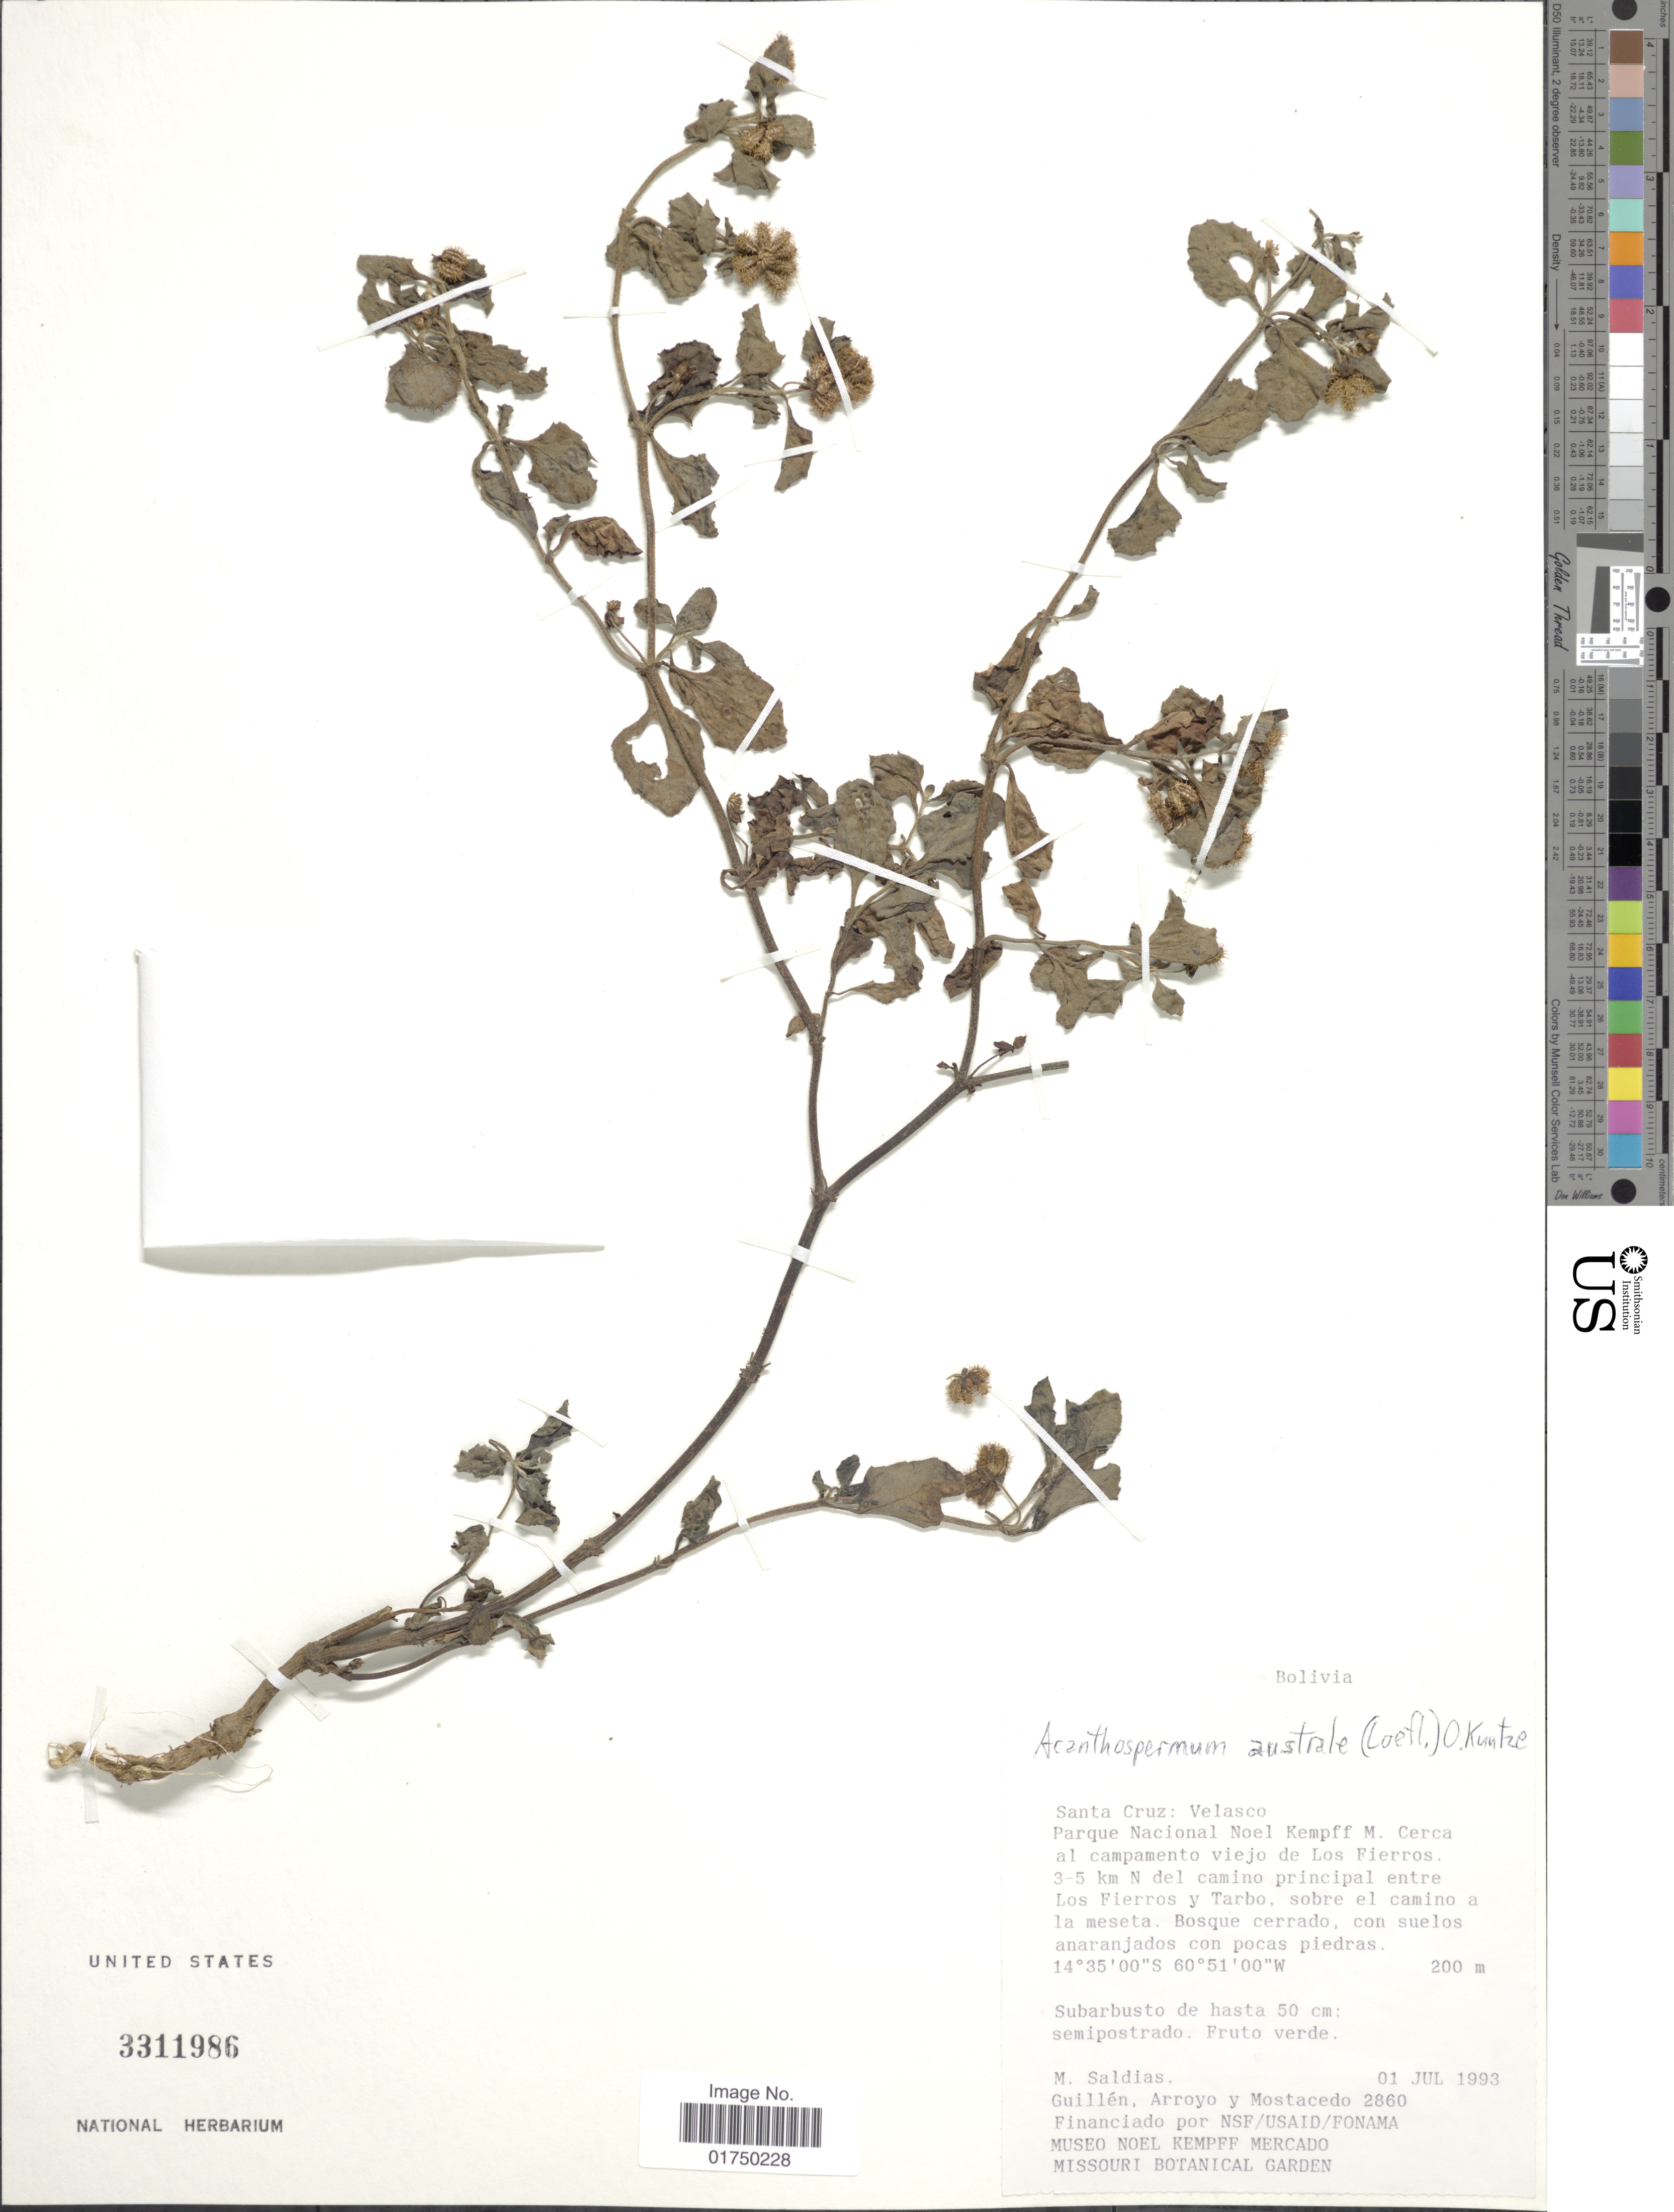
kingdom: Plantae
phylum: Tracheophyta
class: Magnoliopsida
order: Asterales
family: Asteraceae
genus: Acanthospermum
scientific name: Acanthospermum australe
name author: (Loefl.) Kuntze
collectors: M. Saldias, -- Guillen, Arroyo, -- & Mostacedo, --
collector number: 2860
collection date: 1993-07-01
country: Bolivia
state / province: Santa Cruz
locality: Santa Cruz: Velasco. Parque Nacional Noel Kempff M. Cerca al campamento viejo de Los Fierros. 3-5 km N del camino principal entre Los Fierros y Tarbo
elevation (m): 200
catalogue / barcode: US 3311986